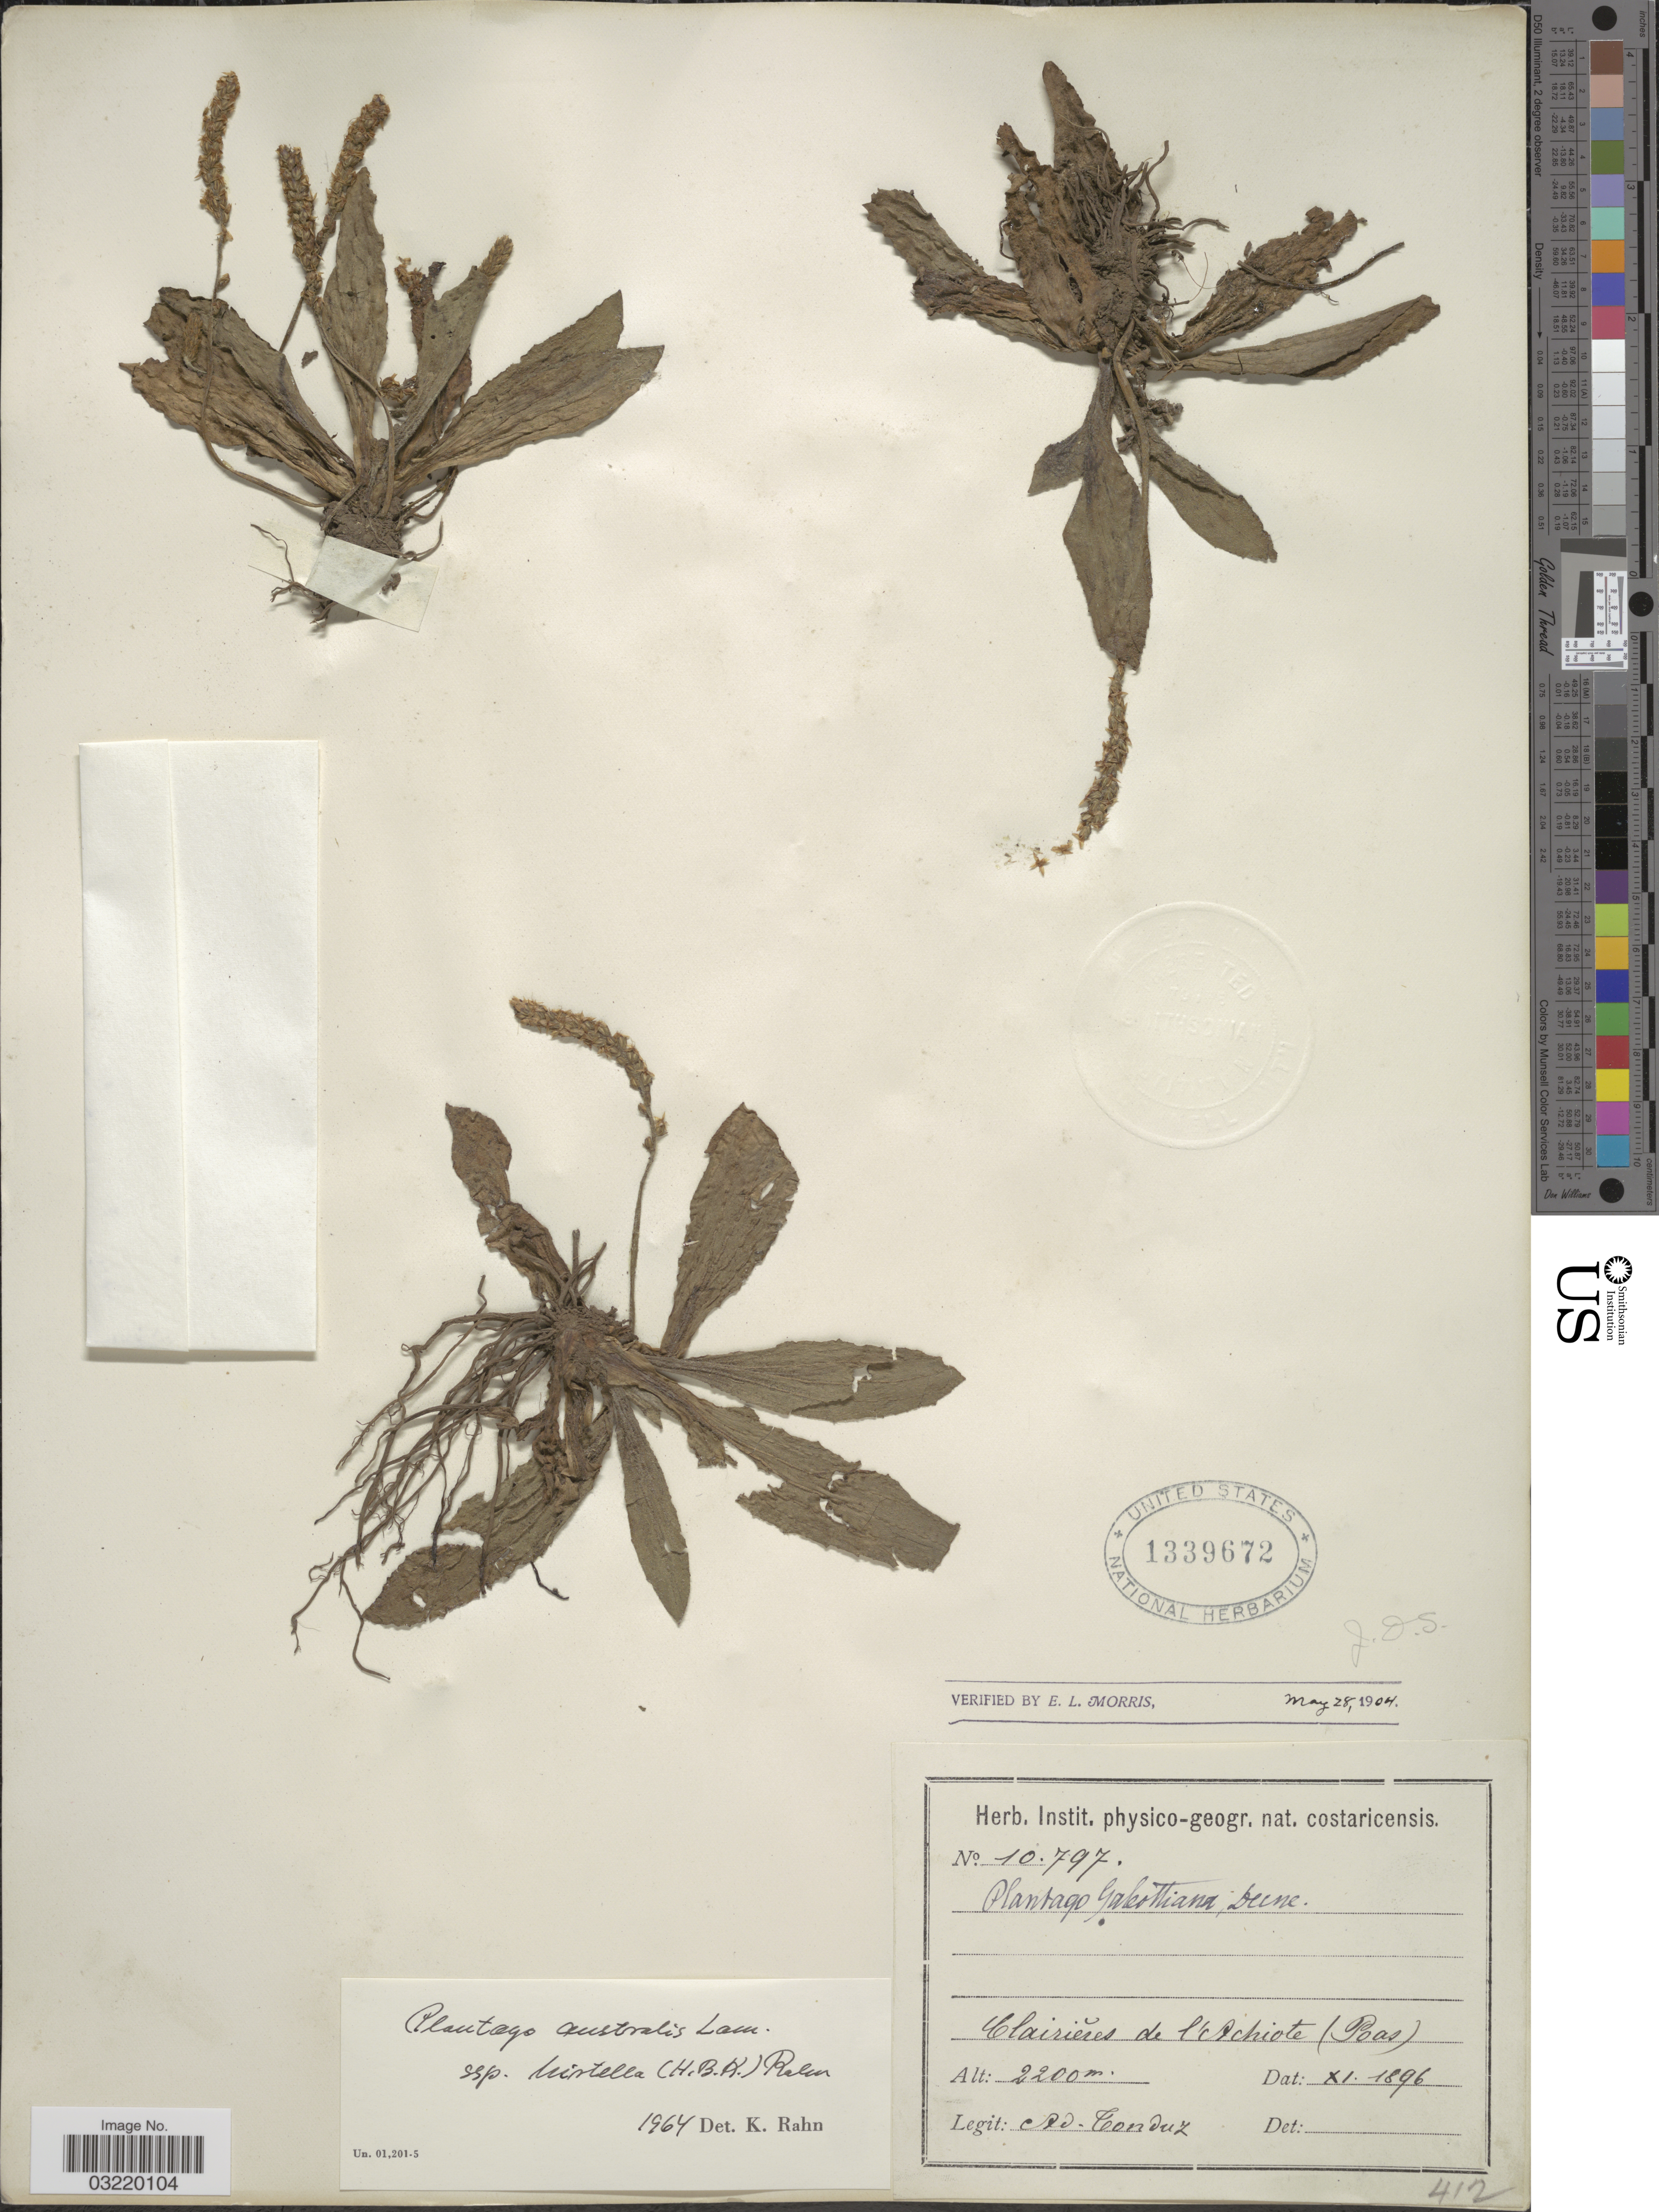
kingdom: Plantae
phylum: Tracheophyta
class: Magnoliopsida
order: Lamiales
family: Plantaginaceae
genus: Plantago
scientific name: Plantago australis subsp. hirtella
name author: (Kunth) Rahn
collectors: A. Tonduz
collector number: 10797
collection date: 1896-11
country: Costa Rica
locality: Clairieres de l'Achiote (Poas).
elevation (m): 2200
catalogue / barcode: US 1339672